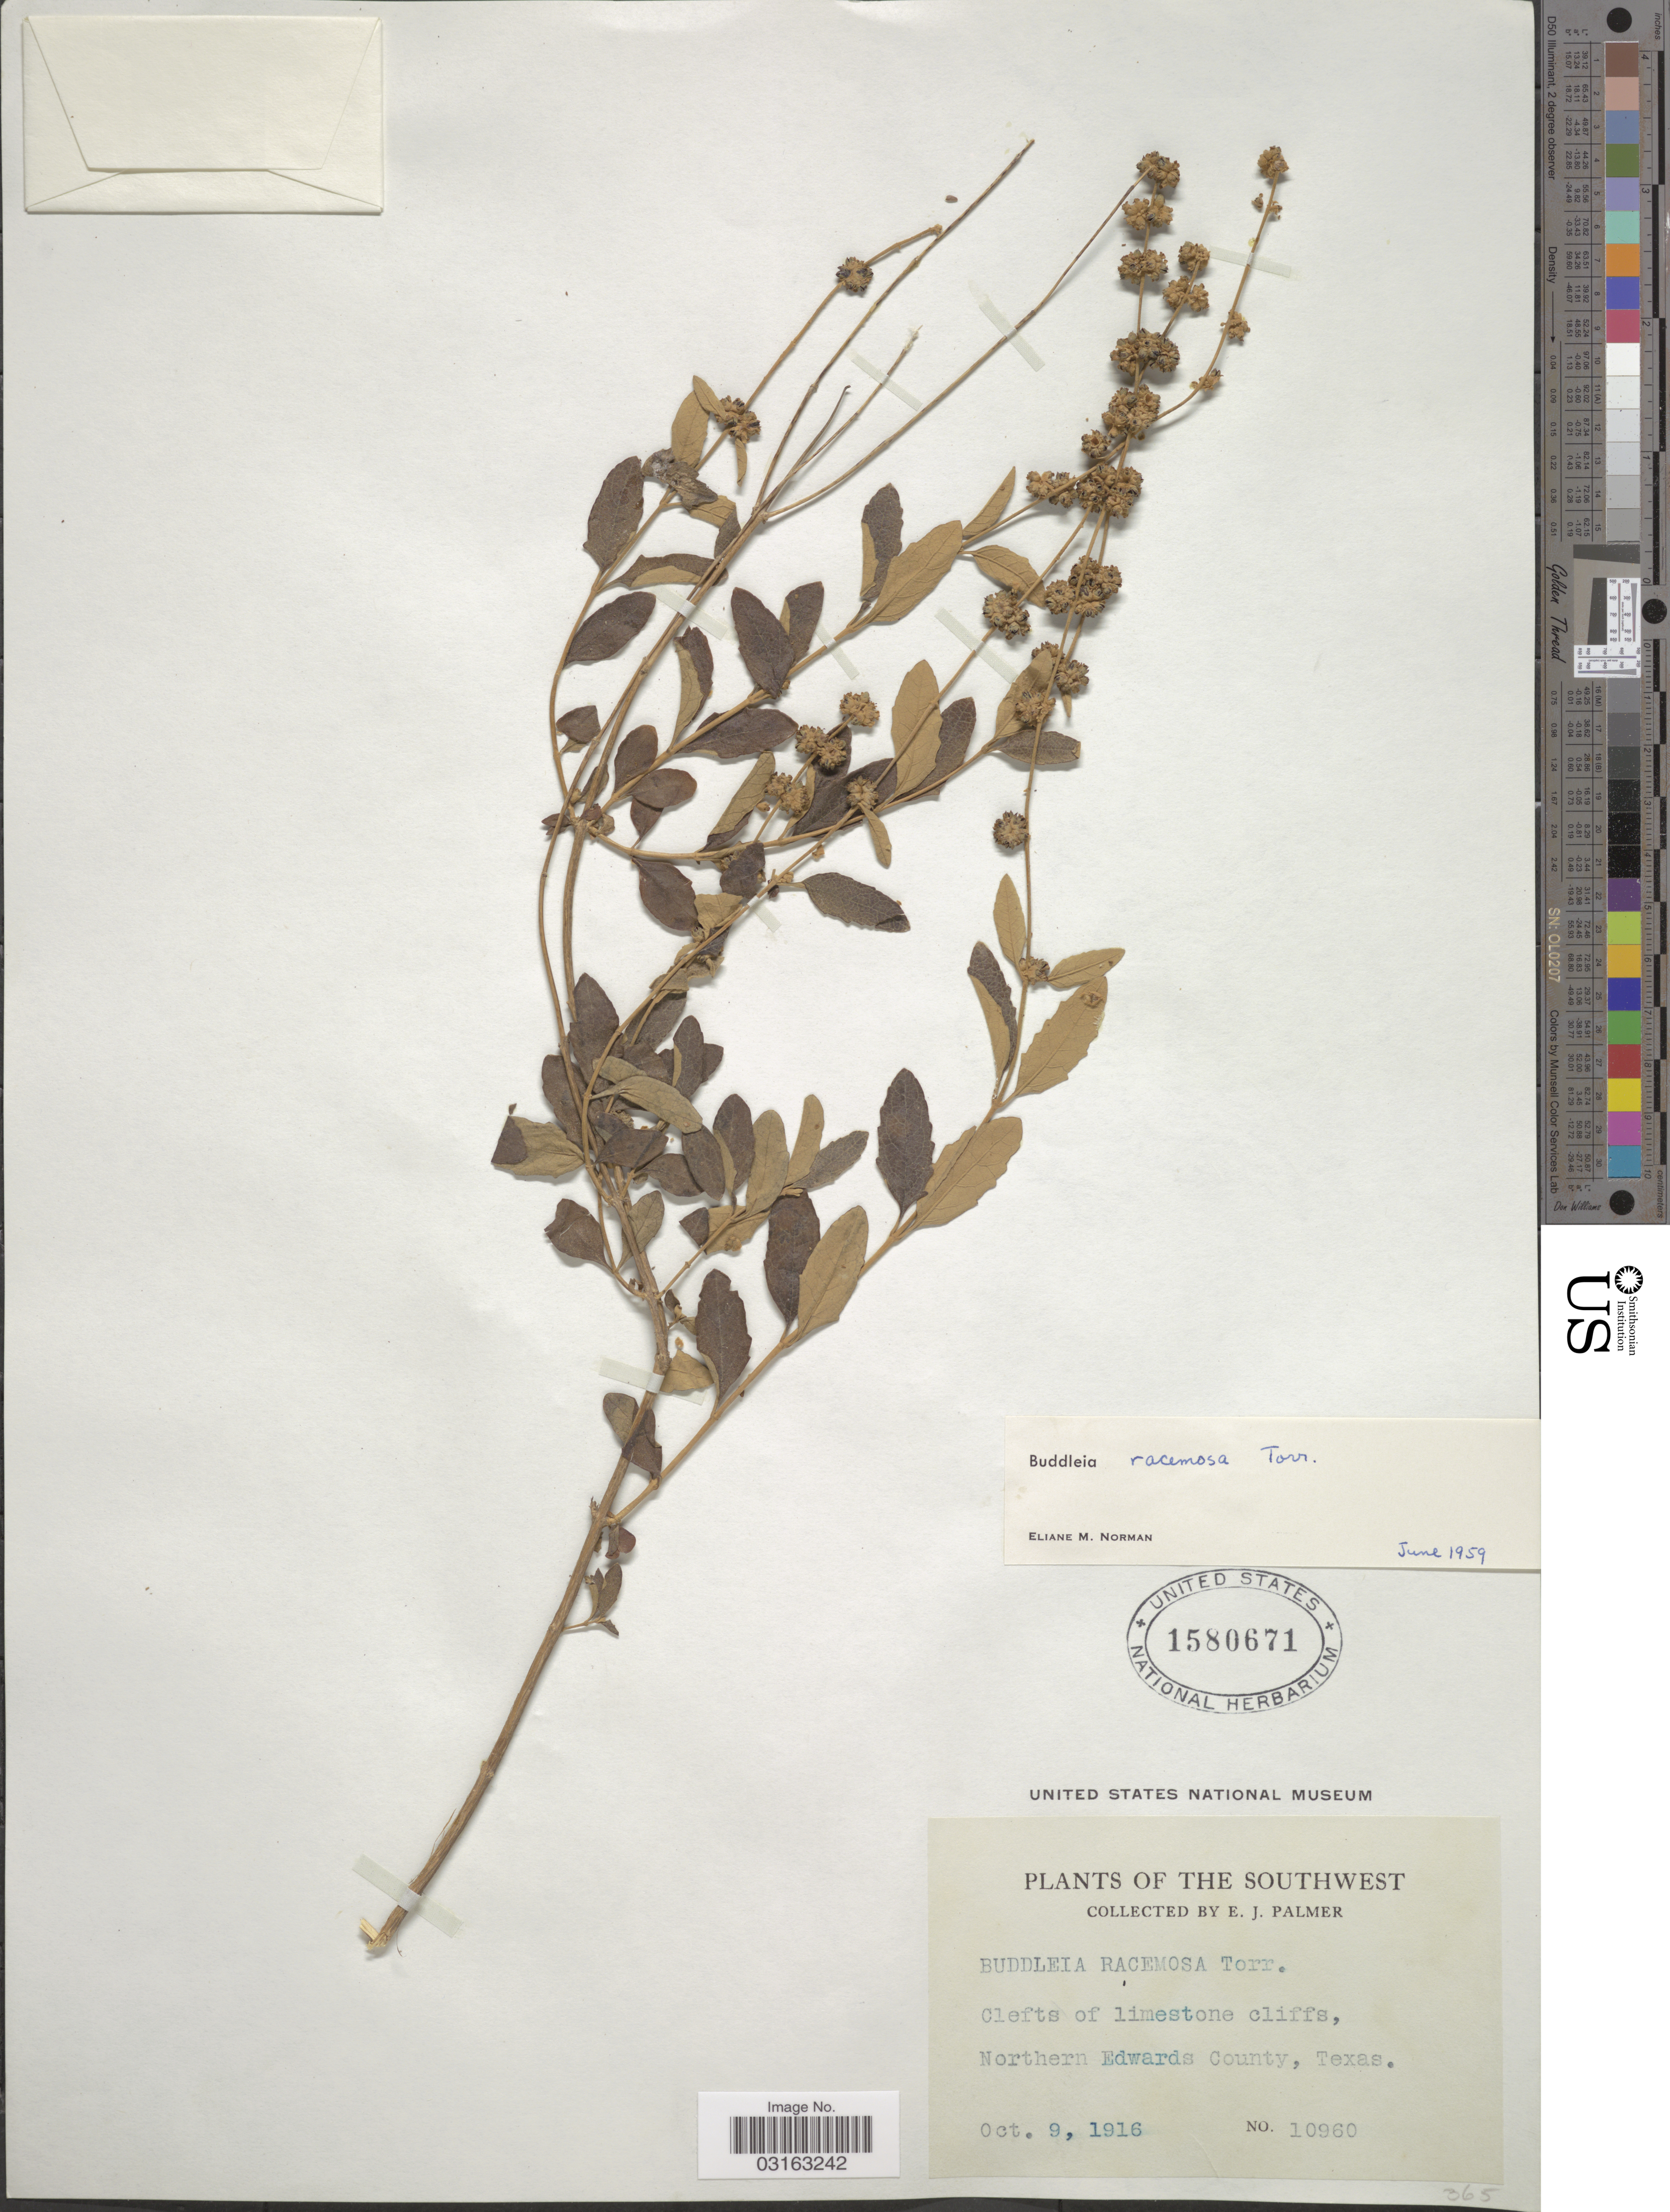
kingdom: Plantae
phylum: Tracheophyta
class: Magnoliopsida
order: Lamiales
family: Scrophulariaceae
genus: Buddleja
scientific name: Buddleja racemosa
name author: Torr.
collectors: E. J. Palmer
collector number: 10960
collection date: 1916-10-09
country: United States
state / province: Texas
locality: Southwest. Northern Edwards County.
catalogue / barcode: US 1580671